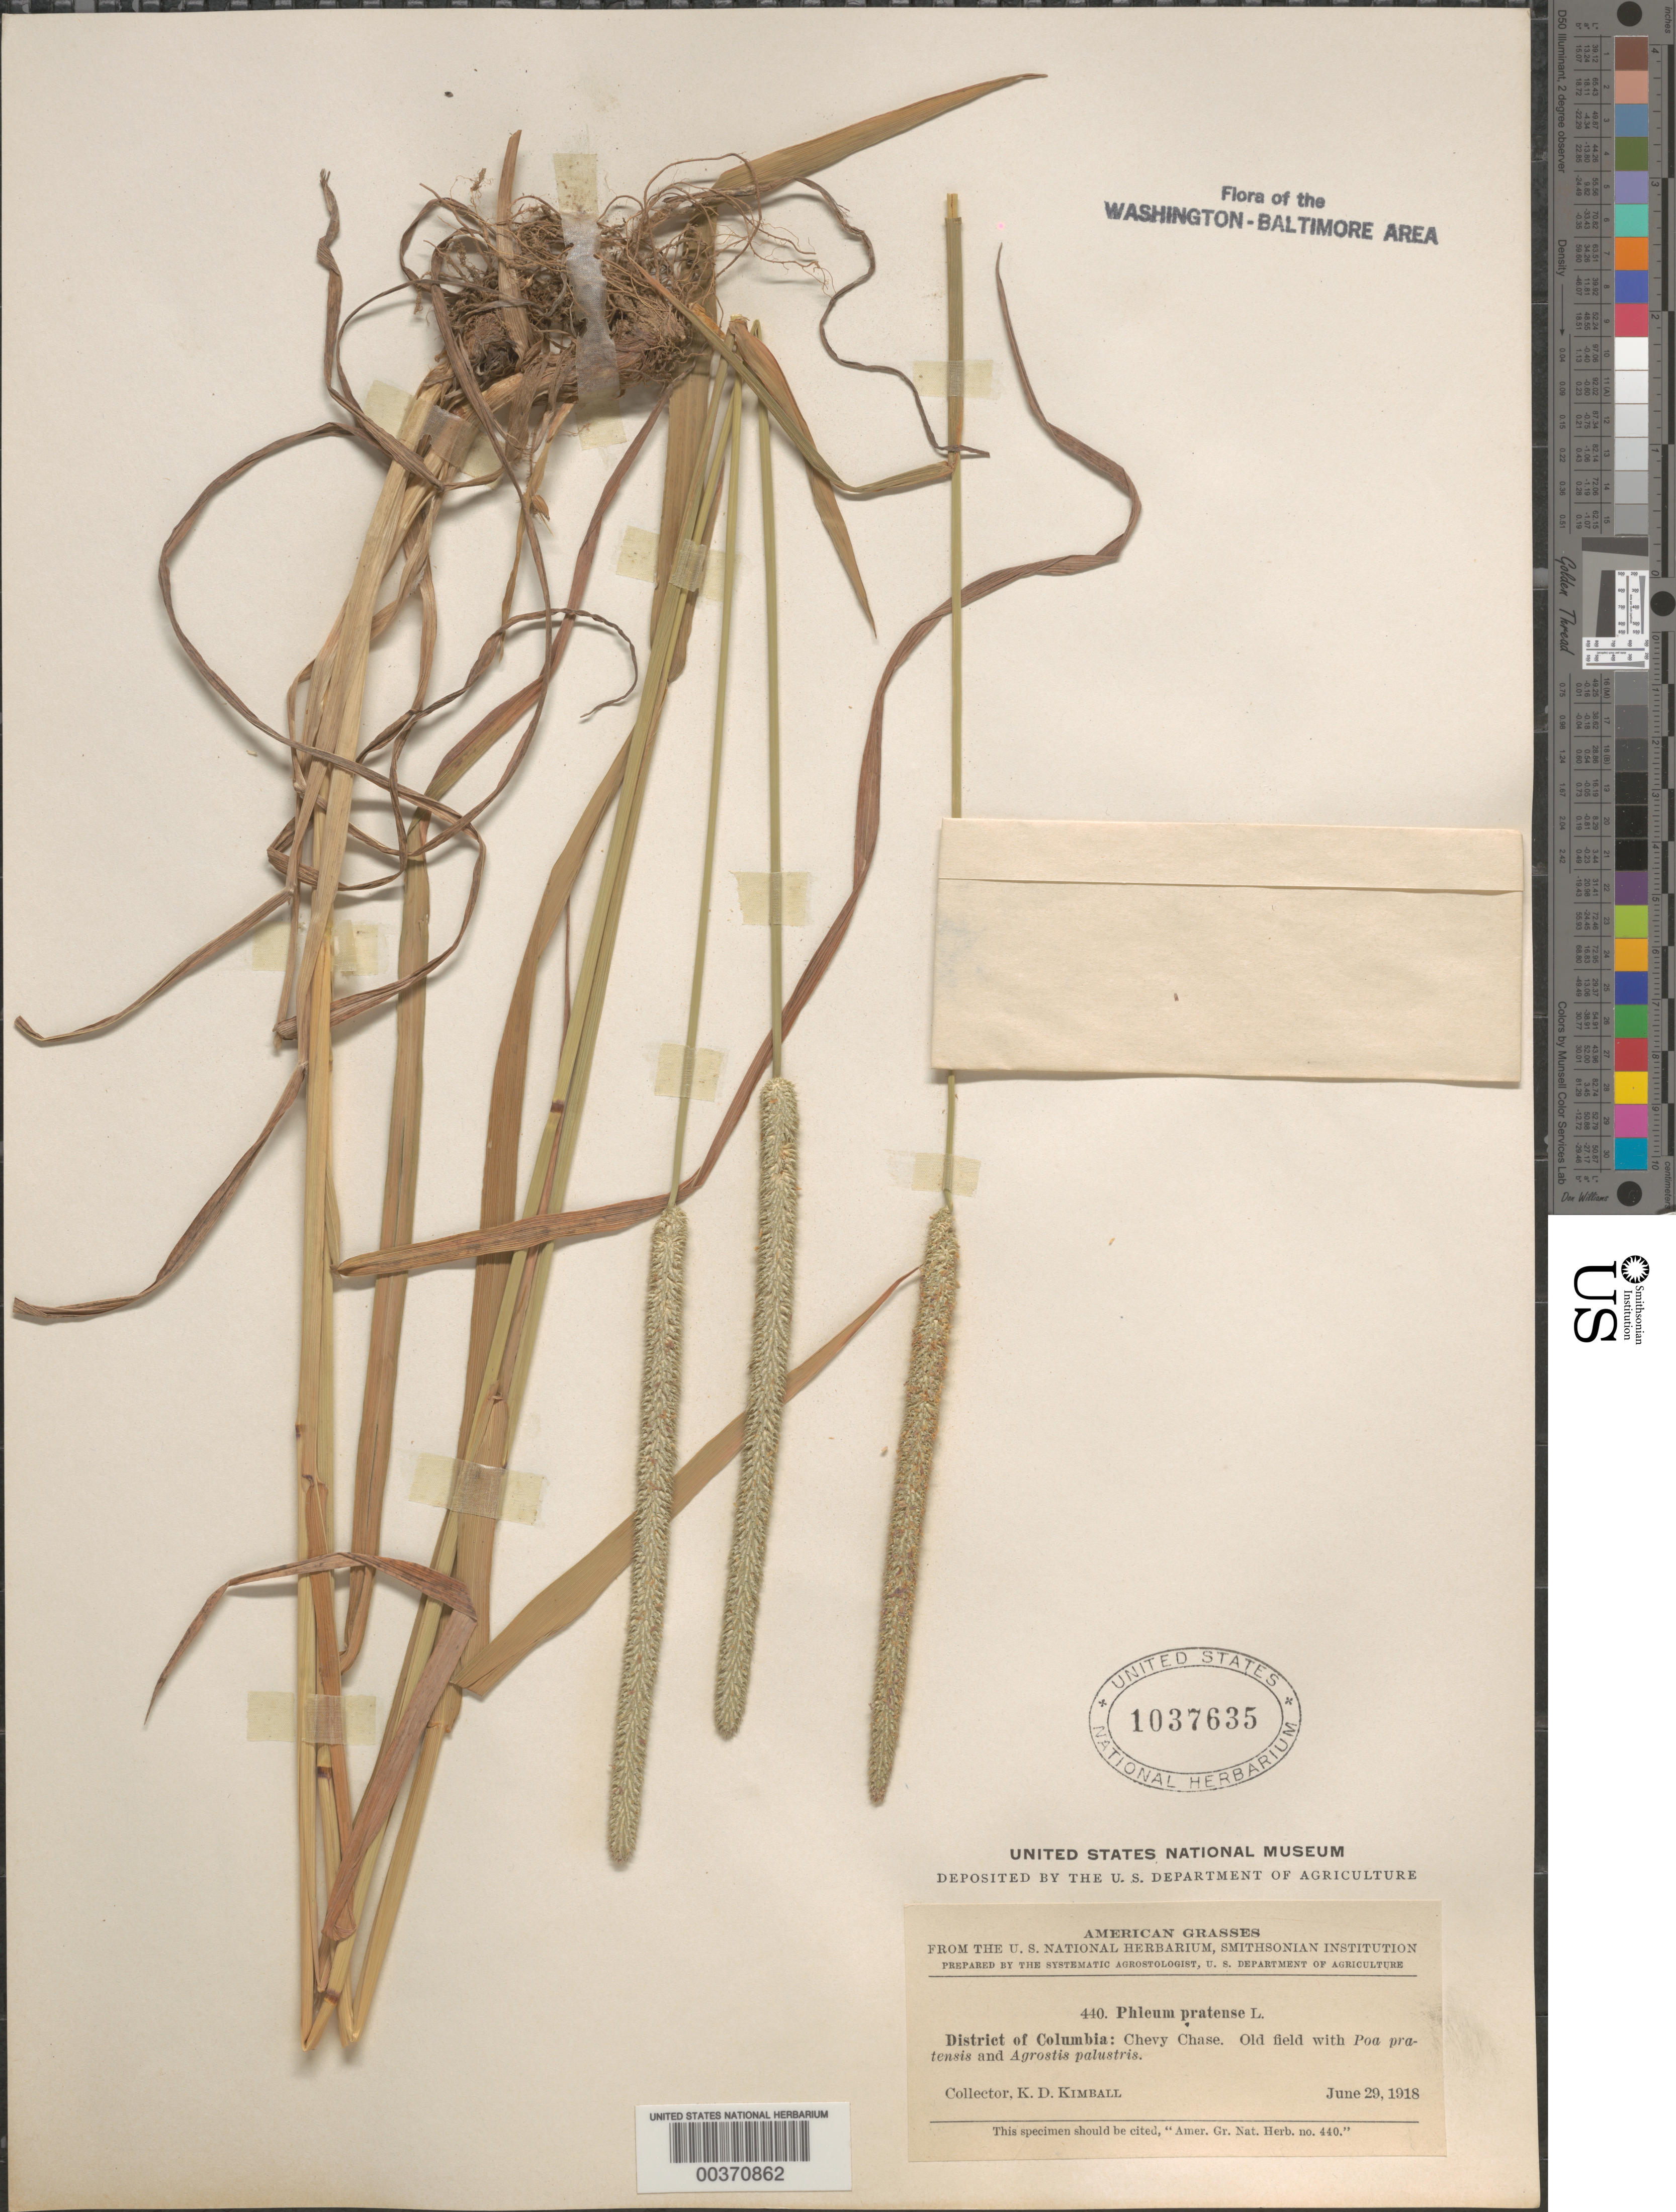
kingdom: Plantae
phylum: Tracheophyta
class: Liliopsida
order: Poales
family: Poaceae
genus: Phleum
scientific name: Phleum pratense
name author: L.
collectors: K. Kimball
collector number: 440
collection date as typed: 20 Jun 1918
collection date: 1918-06-20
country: United States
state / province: District of Columbia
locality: Chevy Chase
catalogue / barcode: US 1037635